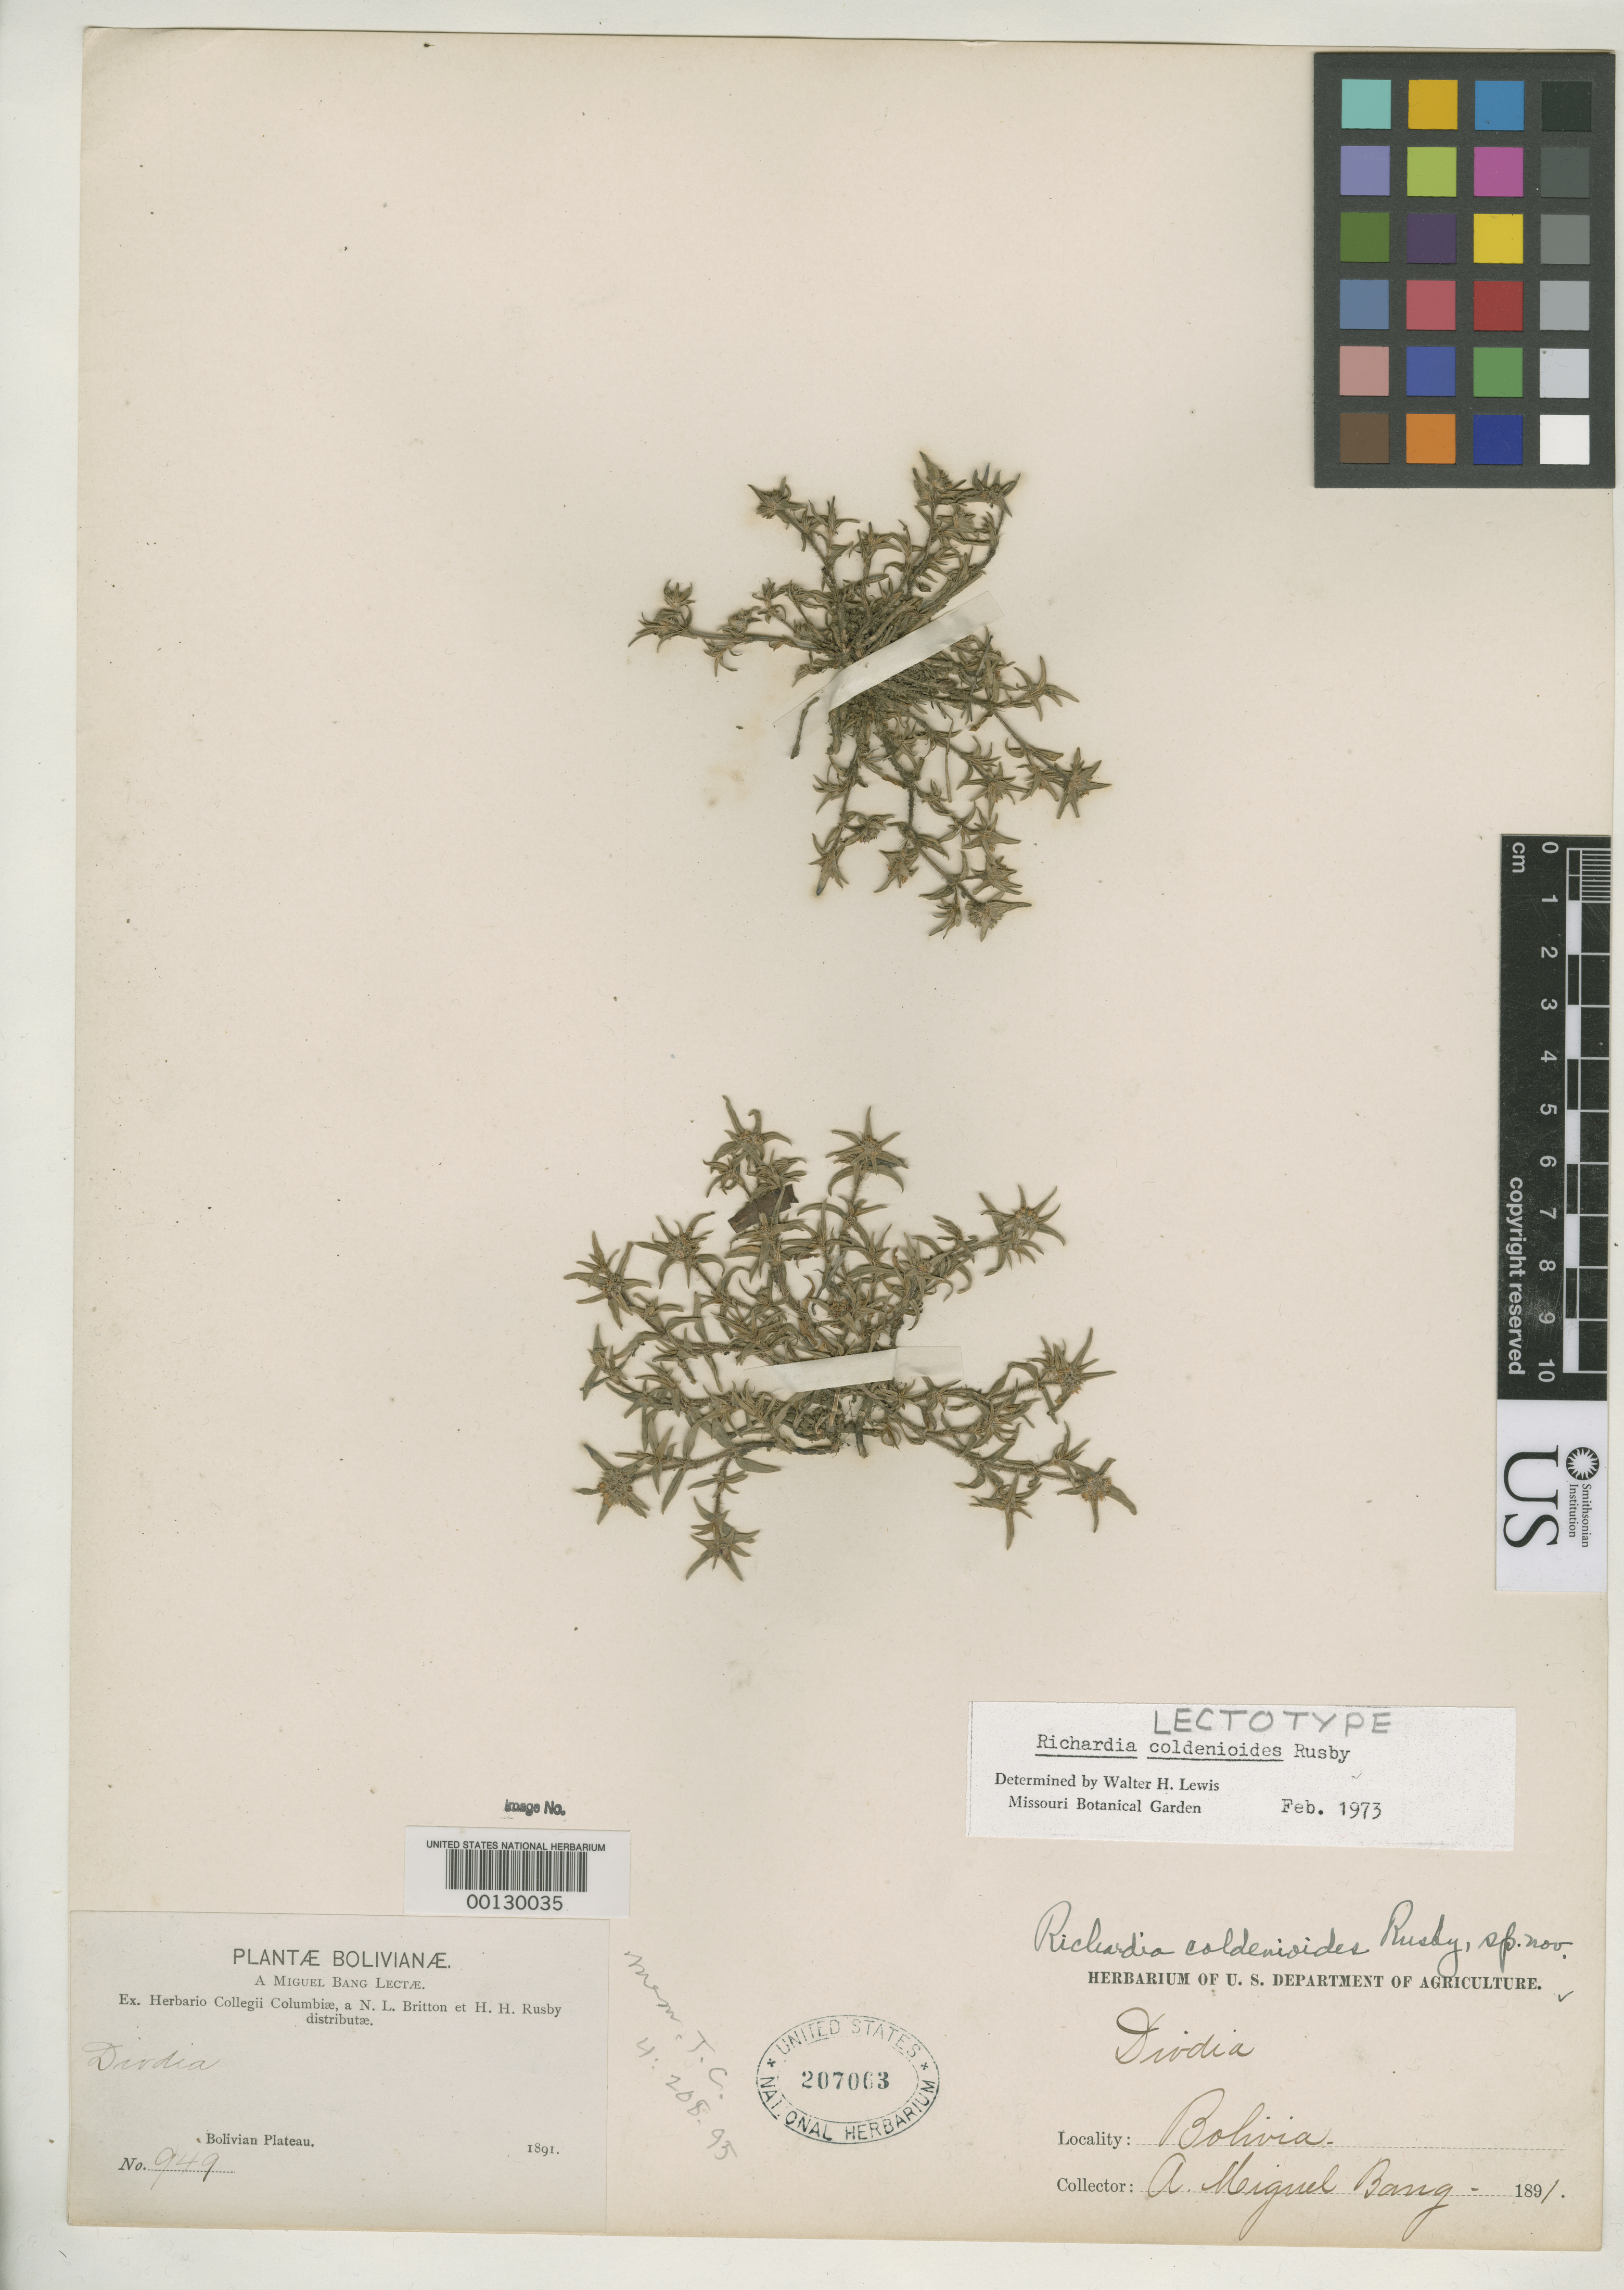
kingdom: Plantae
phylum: Tracheophyta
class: Magnoliopsida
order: Gentianales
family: Rubiaceae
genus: Richardia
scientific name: Richardia coldenioides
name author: Rusby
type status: Lectotype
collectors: M. Bang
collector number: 949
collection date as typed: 1891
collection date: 1891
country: Bolivia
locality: Mapiri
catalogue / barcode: US 207063